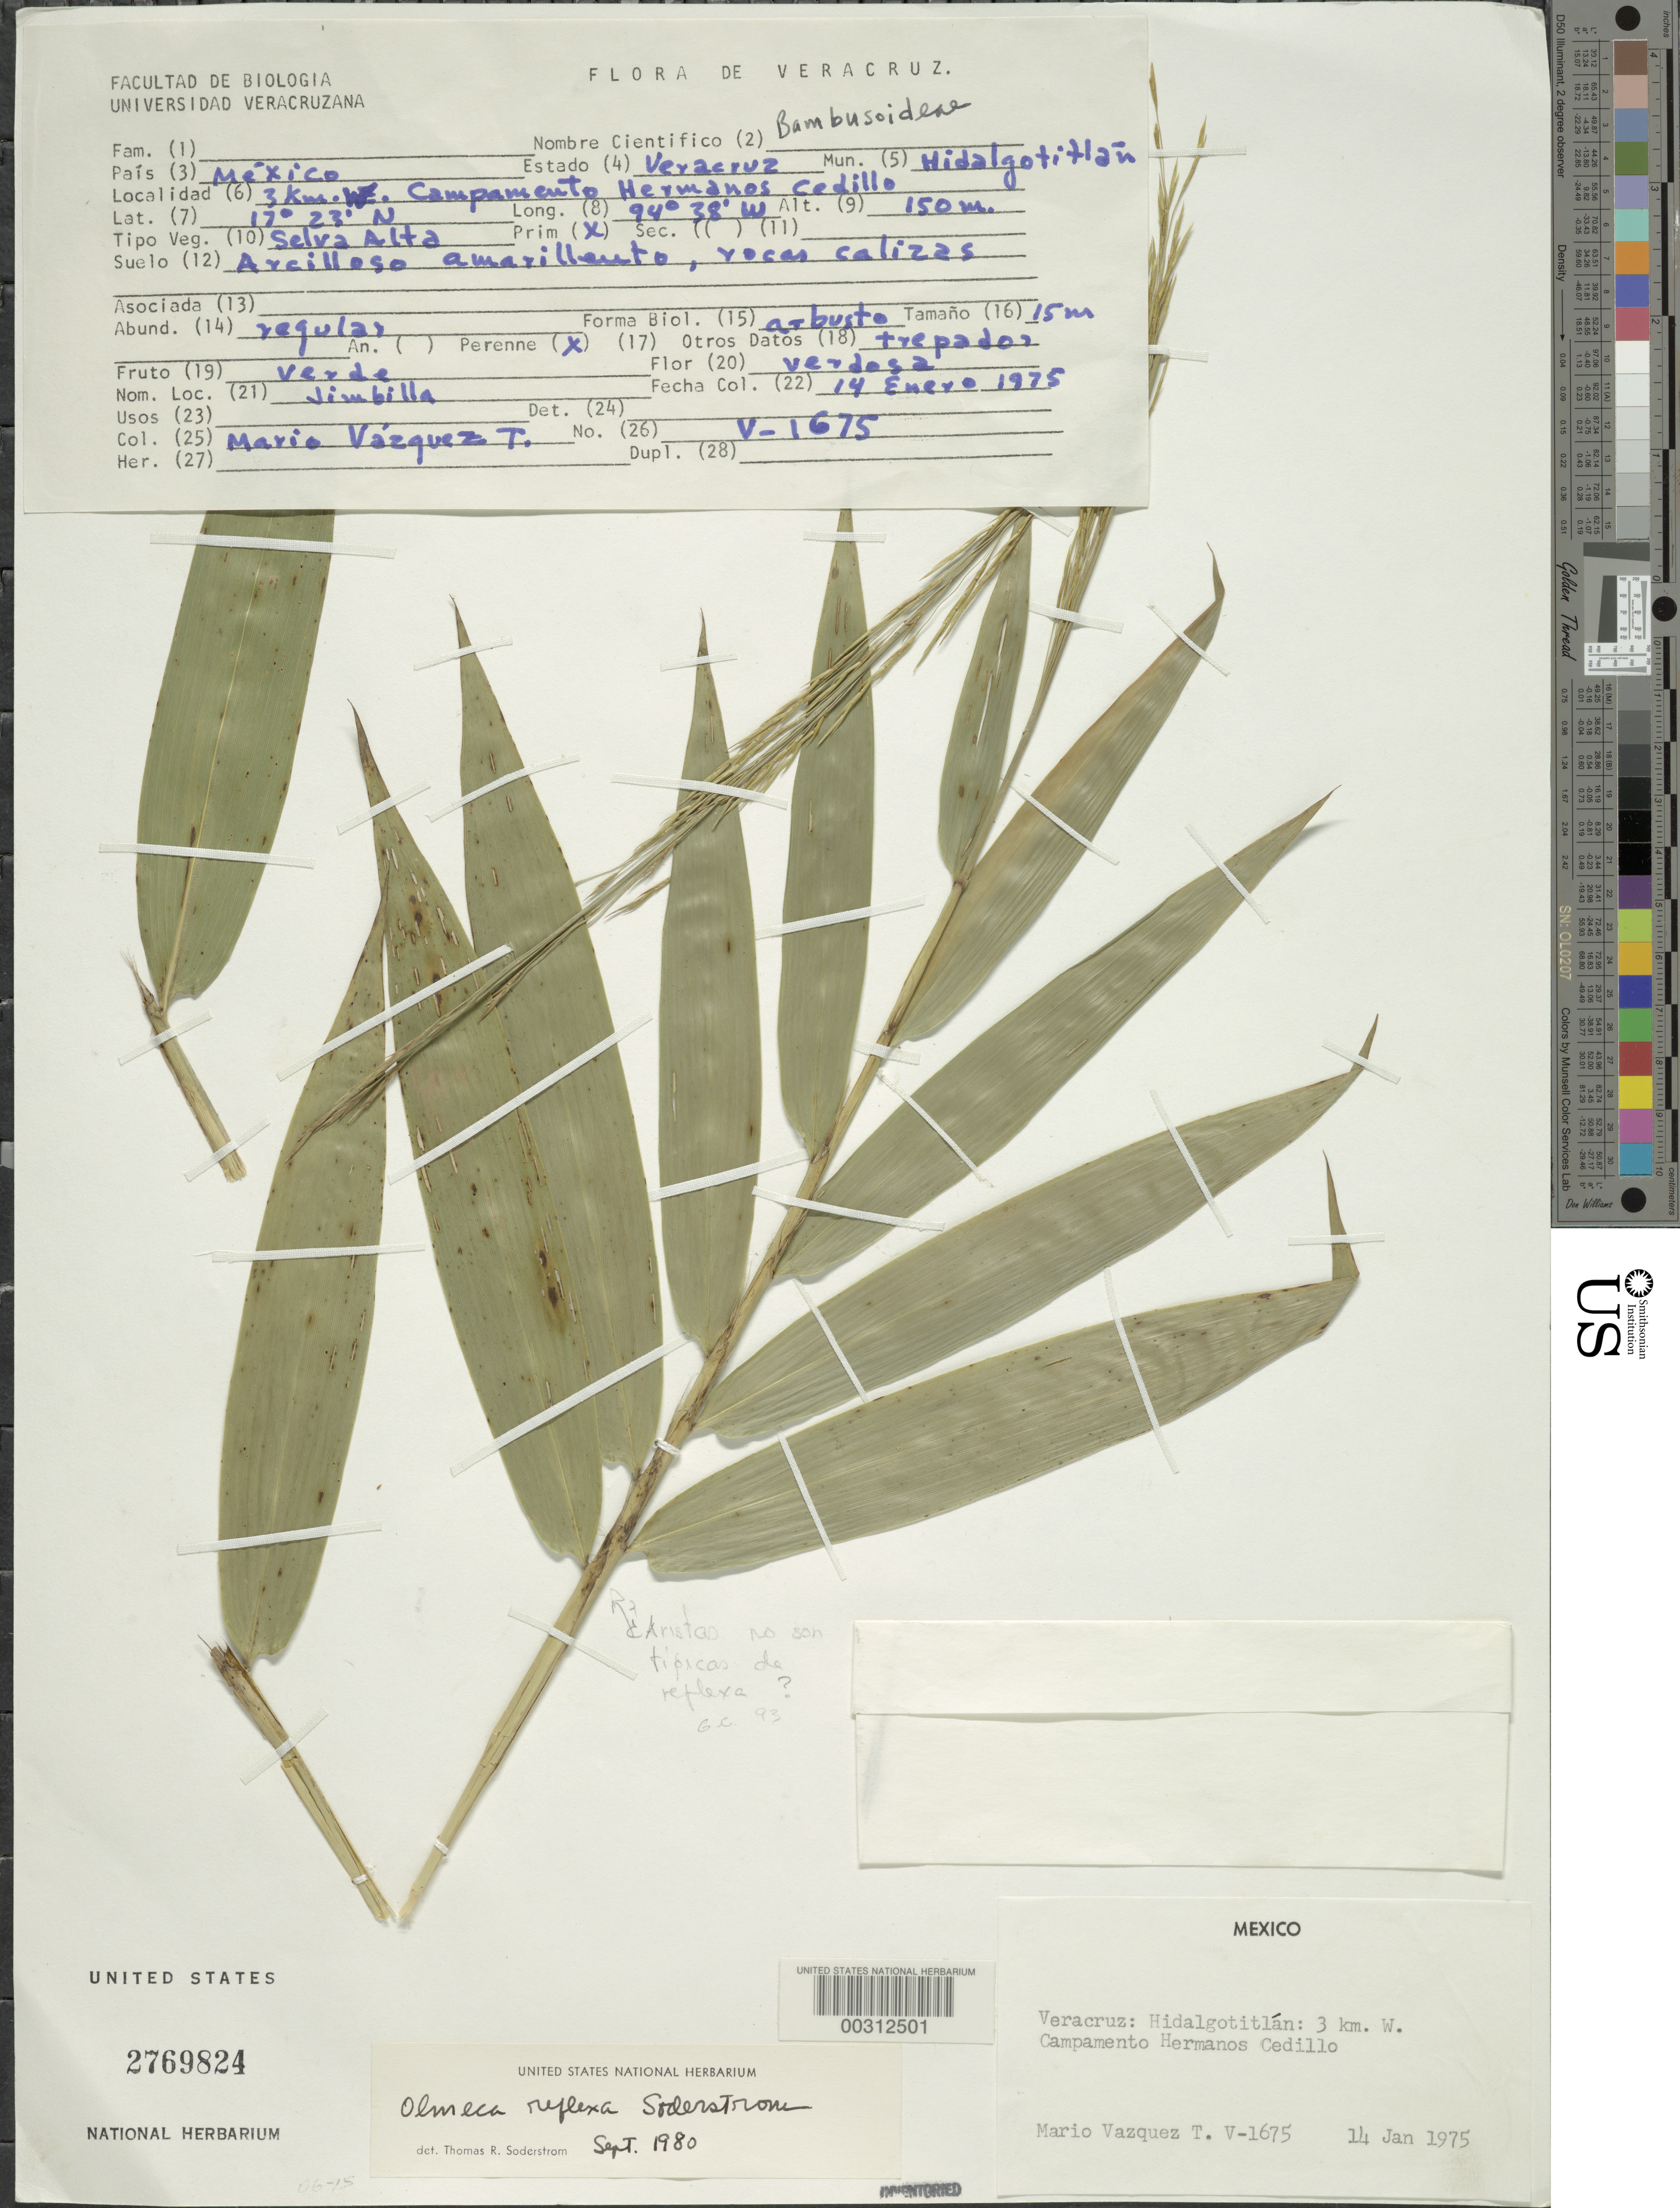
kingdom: Plantae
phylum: Tracheophyta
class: Liliopsida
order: Poales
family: Poaceae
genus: Olmeca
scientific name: Olmeca reflexa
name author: Soderstr.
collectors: M. Vasquez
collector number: V-1675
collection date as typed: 14 Jan 1975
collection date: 1975-01-14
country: Mexico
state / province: Veracruz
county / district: Hidalgotitlán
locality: Campamento hermanos cedillo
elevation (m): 150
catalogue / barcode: US 2769824